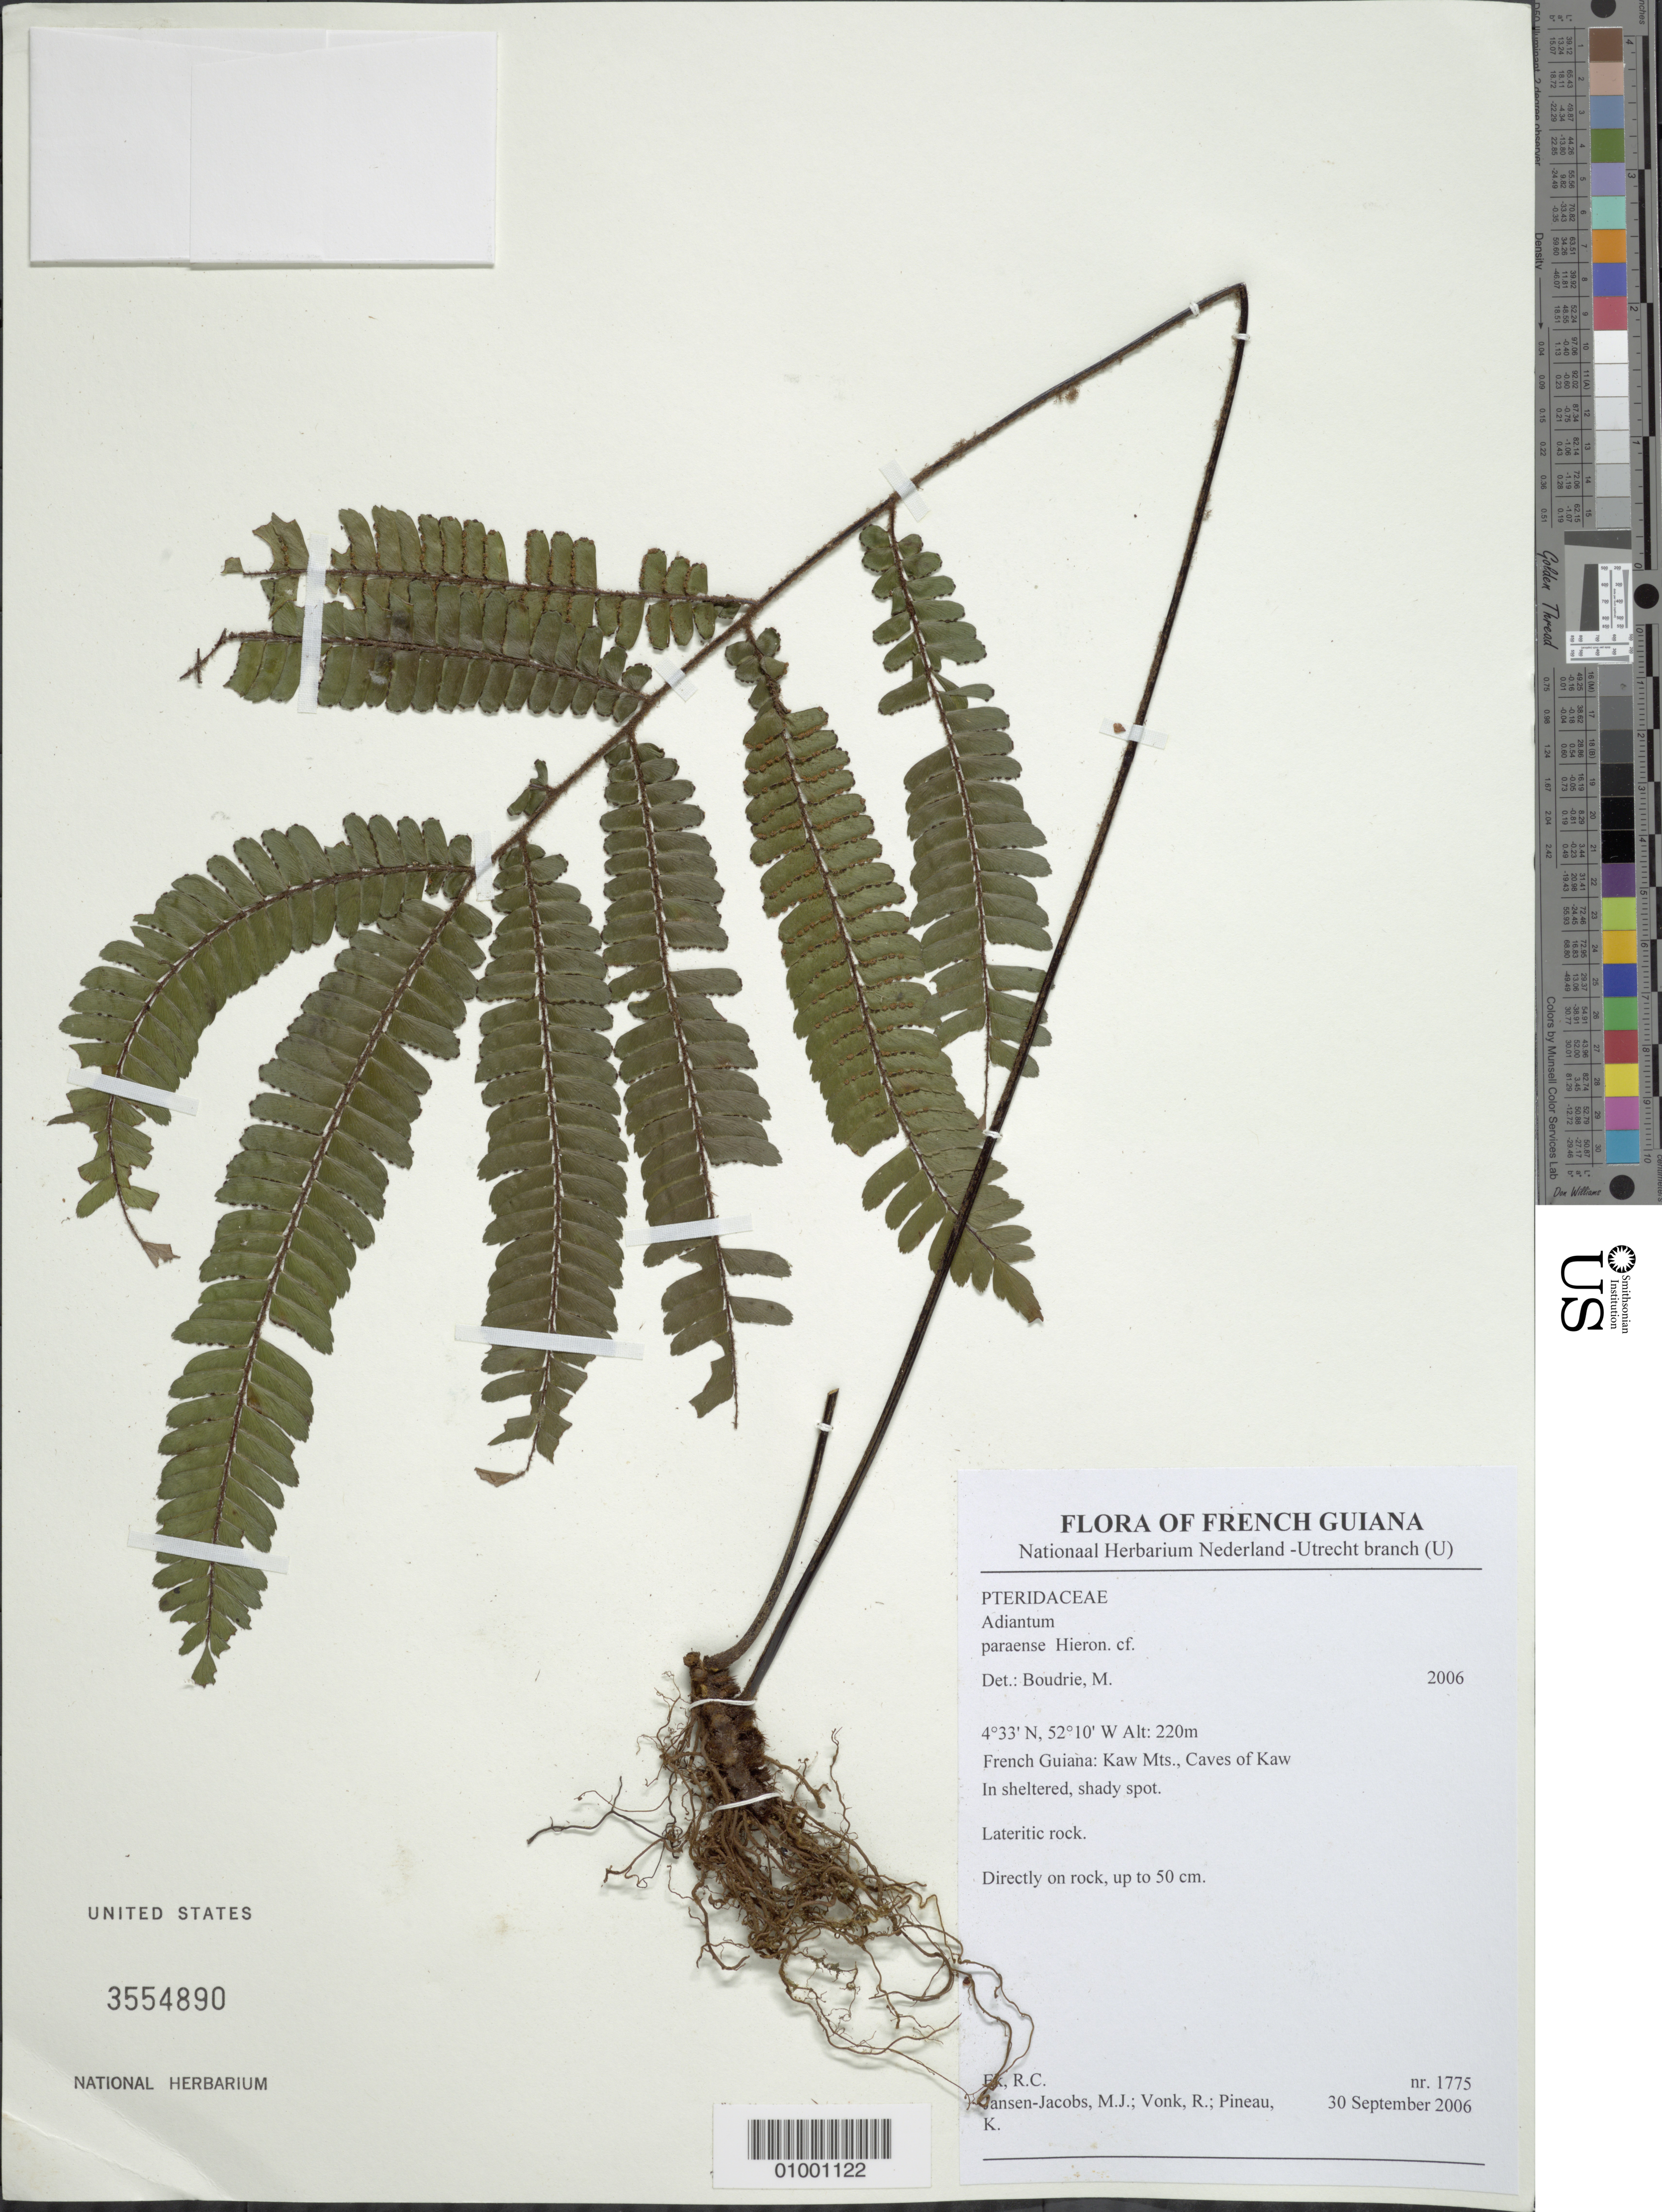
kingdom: Plantae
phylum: Tracheophyta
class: Polypodiopsida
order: Polypodiales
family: Pteridaceae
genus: Adiantum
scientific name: Adiantum paraense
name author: Hieron.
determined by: Boudrie, M.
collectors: R. C. Ek, M. J. Jansen-Jacobs, R. Vonk & K. Pineau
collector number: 1775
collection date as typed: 30-Sep-06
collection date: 2006-09-30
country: French Guiana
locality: Kaw Mts., Caves of Kaw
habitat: Sheltered, shady spot. Lateritic rock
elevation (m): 220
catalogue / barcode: US 3554890